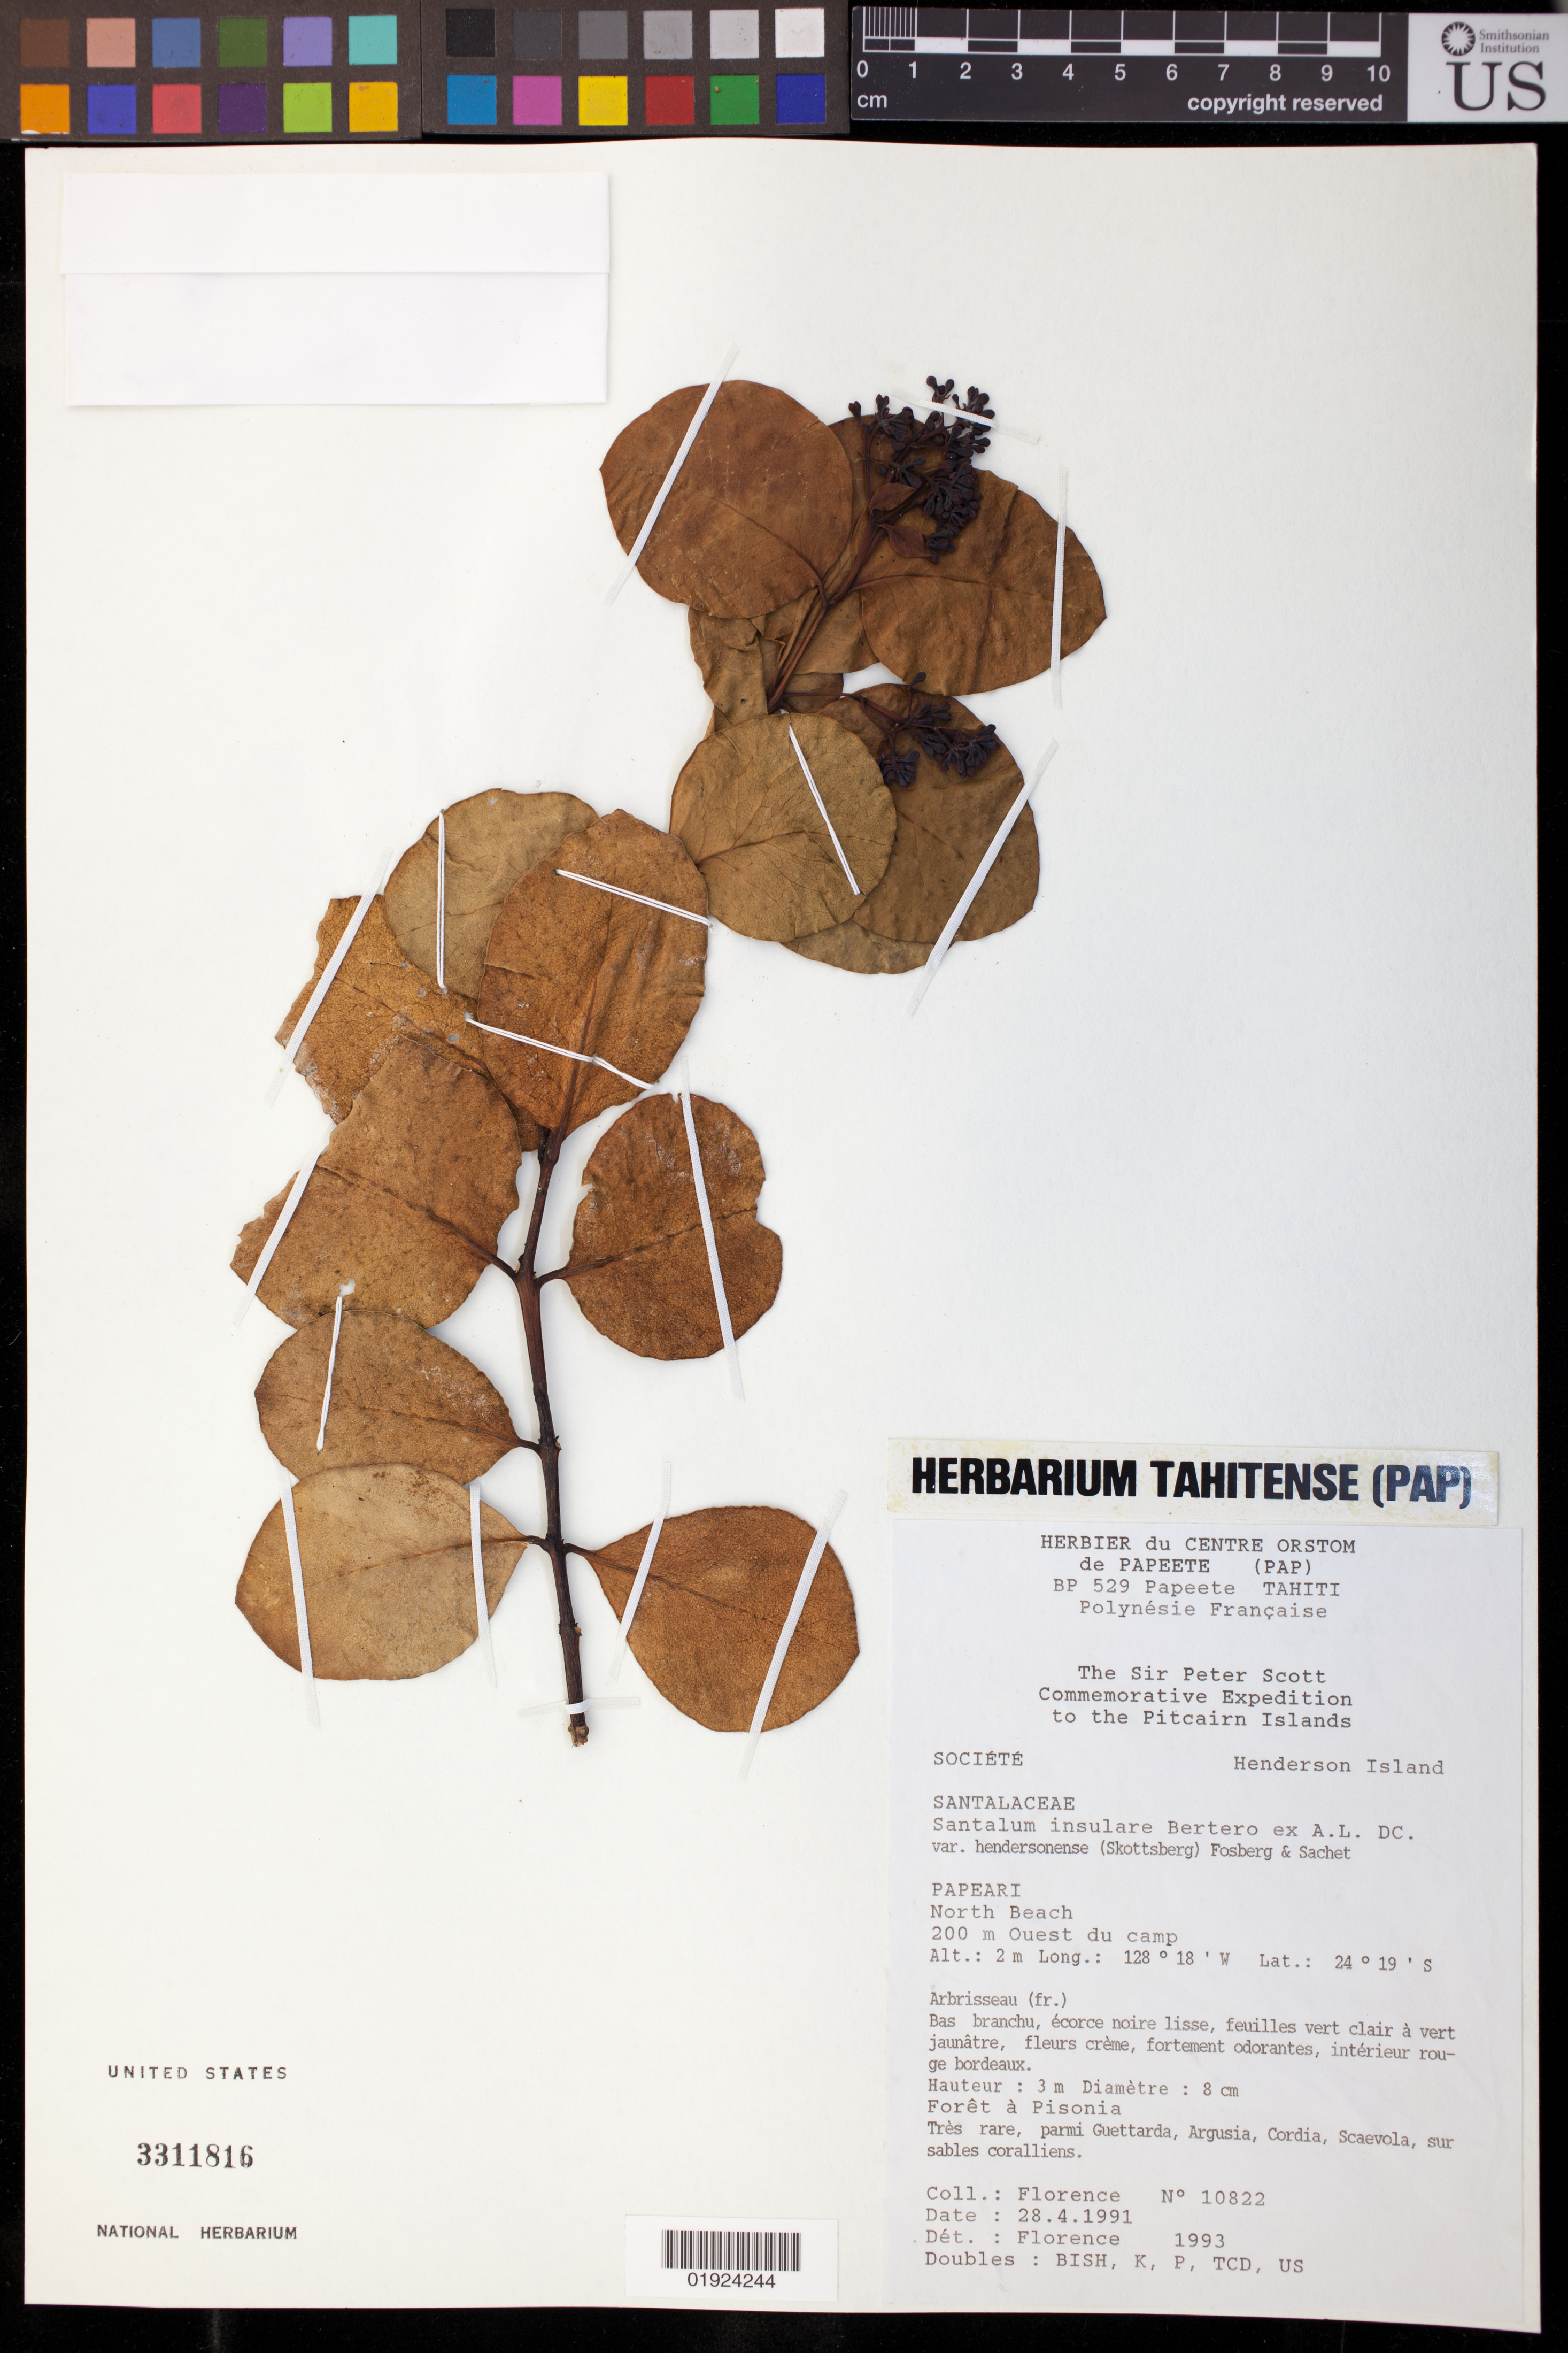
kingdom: Plantae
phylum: Tracheophyta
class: Magnoliopsida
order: Santalales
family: Santalaceae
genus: Santalum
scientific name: Santalum insulare var. hendersonense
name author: (Skottsb.) Fosberg & Sachet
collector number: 10822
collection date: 1991-04-28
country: Pitcairn Islands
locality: Henderson Island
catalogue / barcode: US 3311816